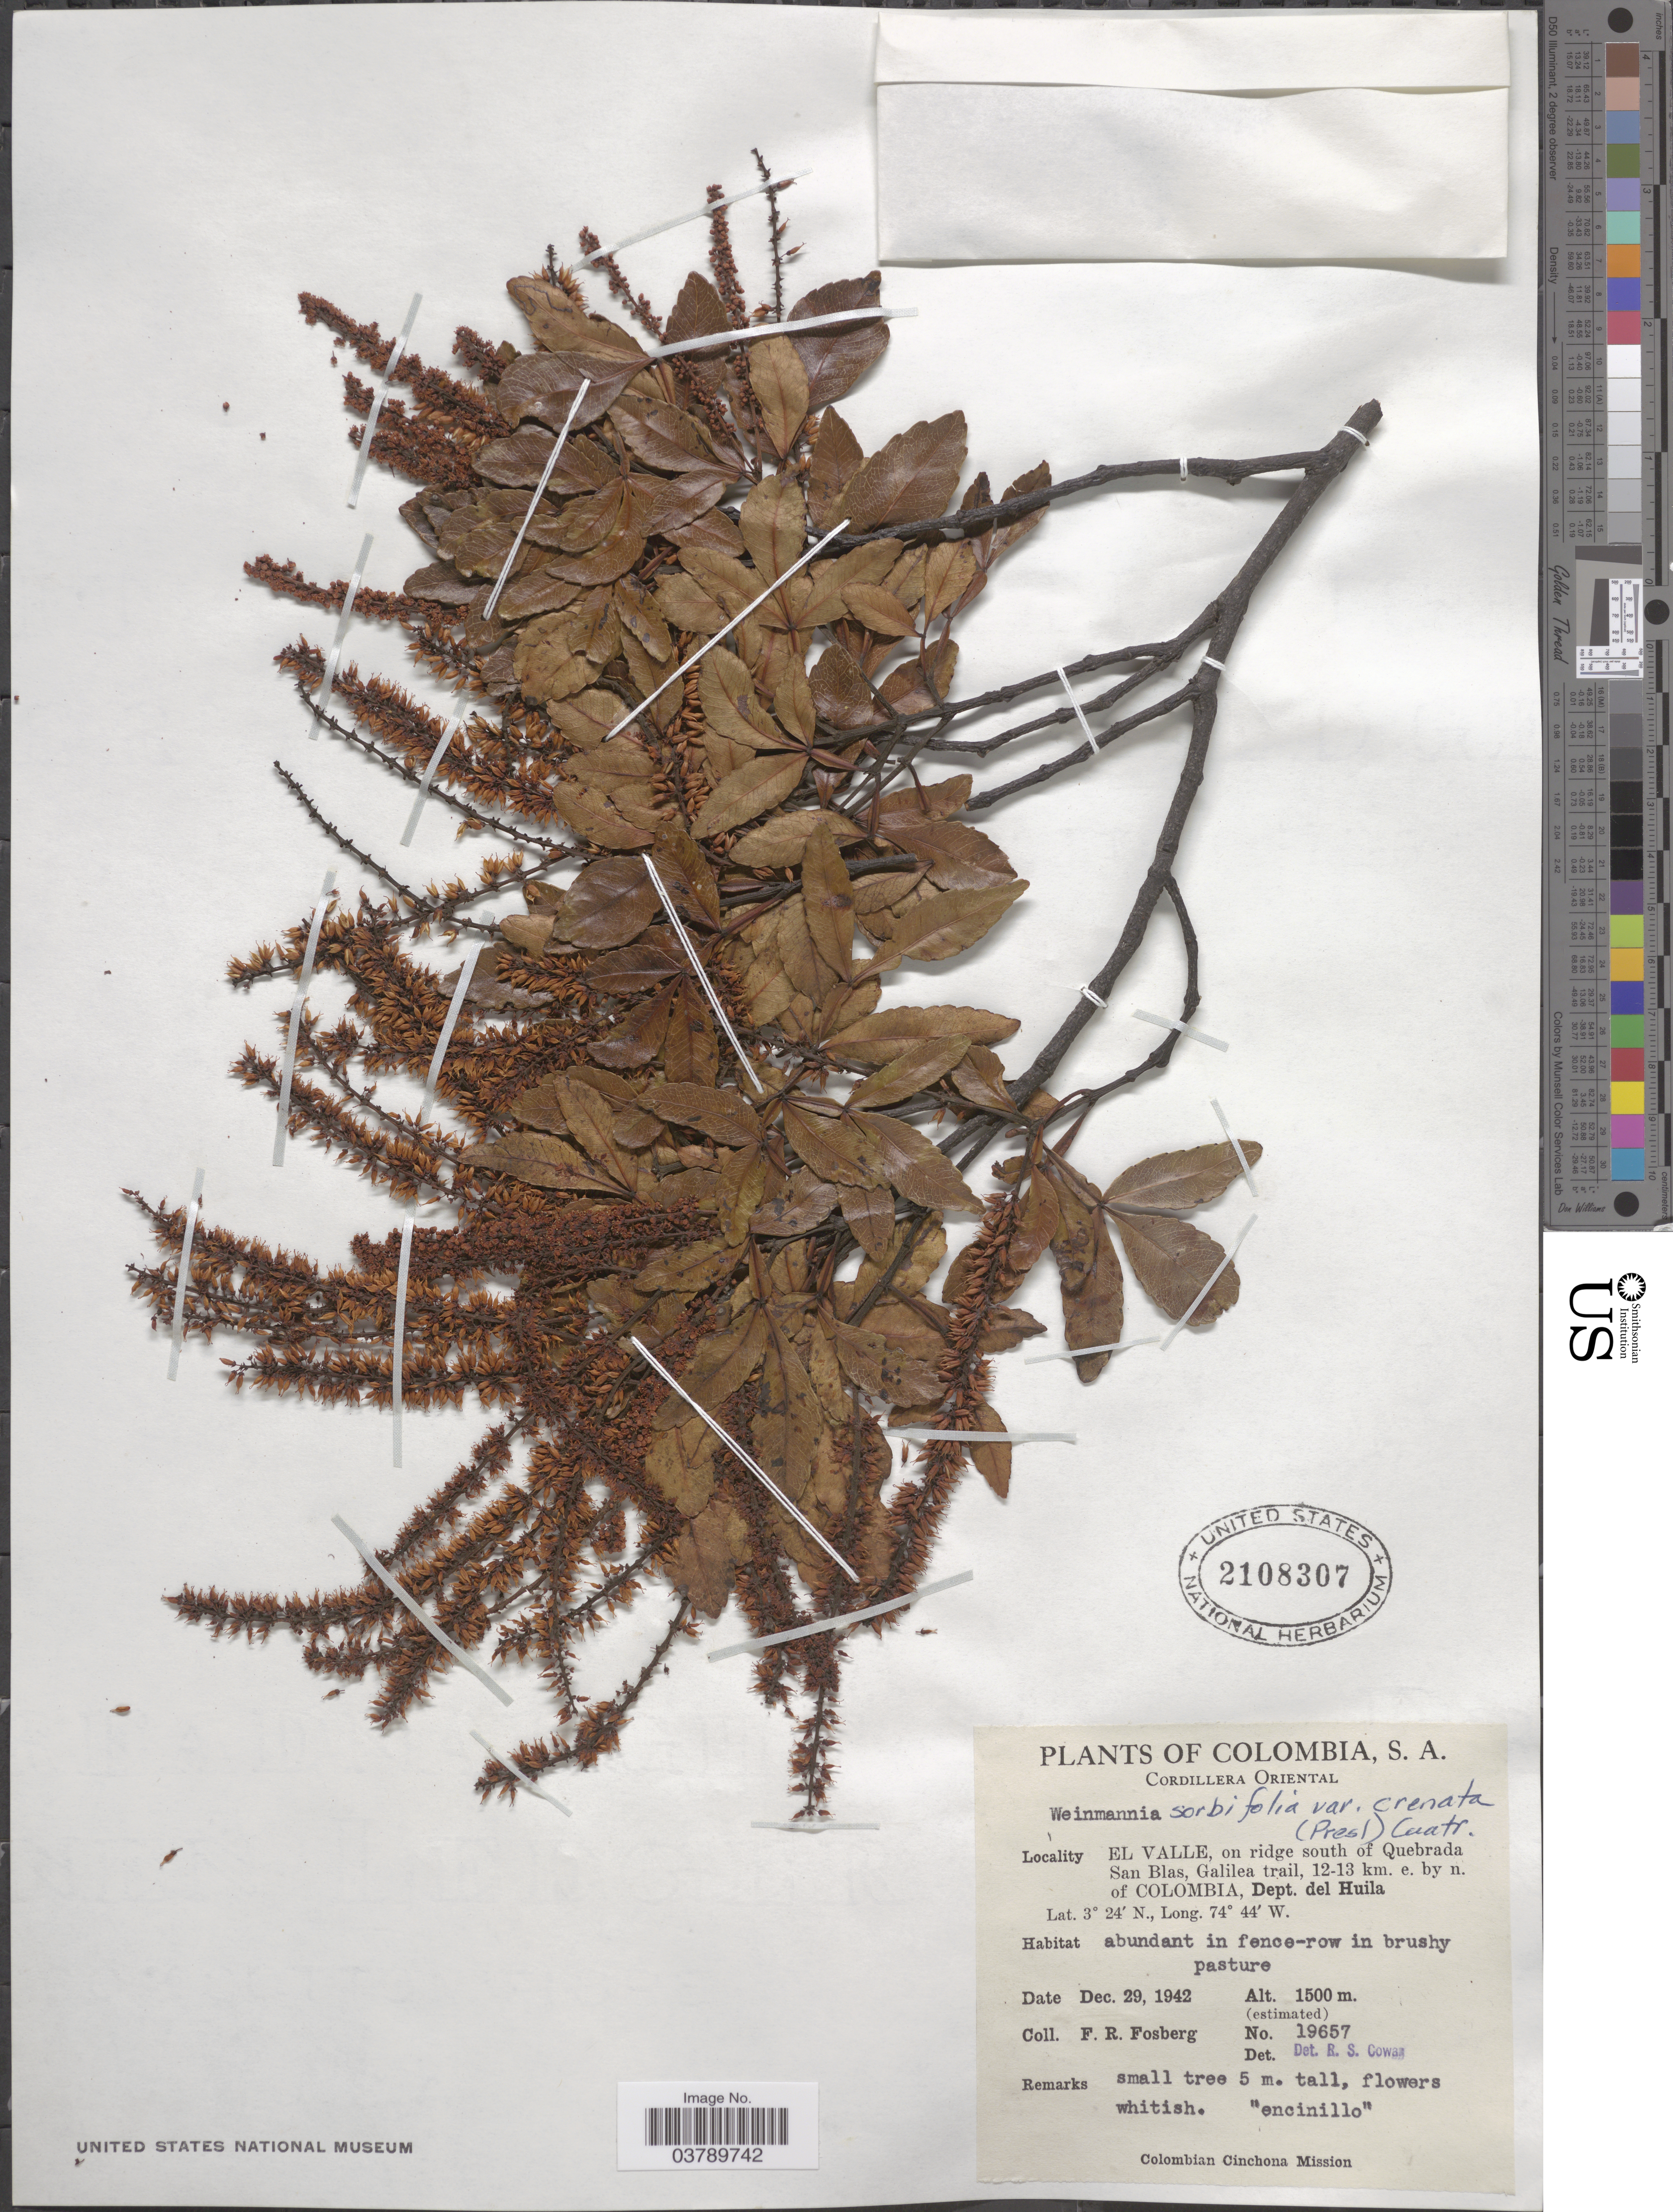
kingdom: Plantae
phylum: Tracheophyta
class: Magnoliopsida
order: Oxalidales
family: Cunoniaceae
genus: Weinmannia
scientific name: Weinmannia sorbifolia var. crenata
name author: Kunth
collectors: F. R. Fosberg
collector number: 19657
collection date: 1942-12-29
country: Colombia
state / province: Huila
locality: Cordillera Oriental. El Valle, on ridge south of Quebrada San Blas, Galilea trail, 12-13 km. e. by n. of Colombia, Dept. del Huila.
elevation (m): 1500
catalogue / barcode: US 2108307